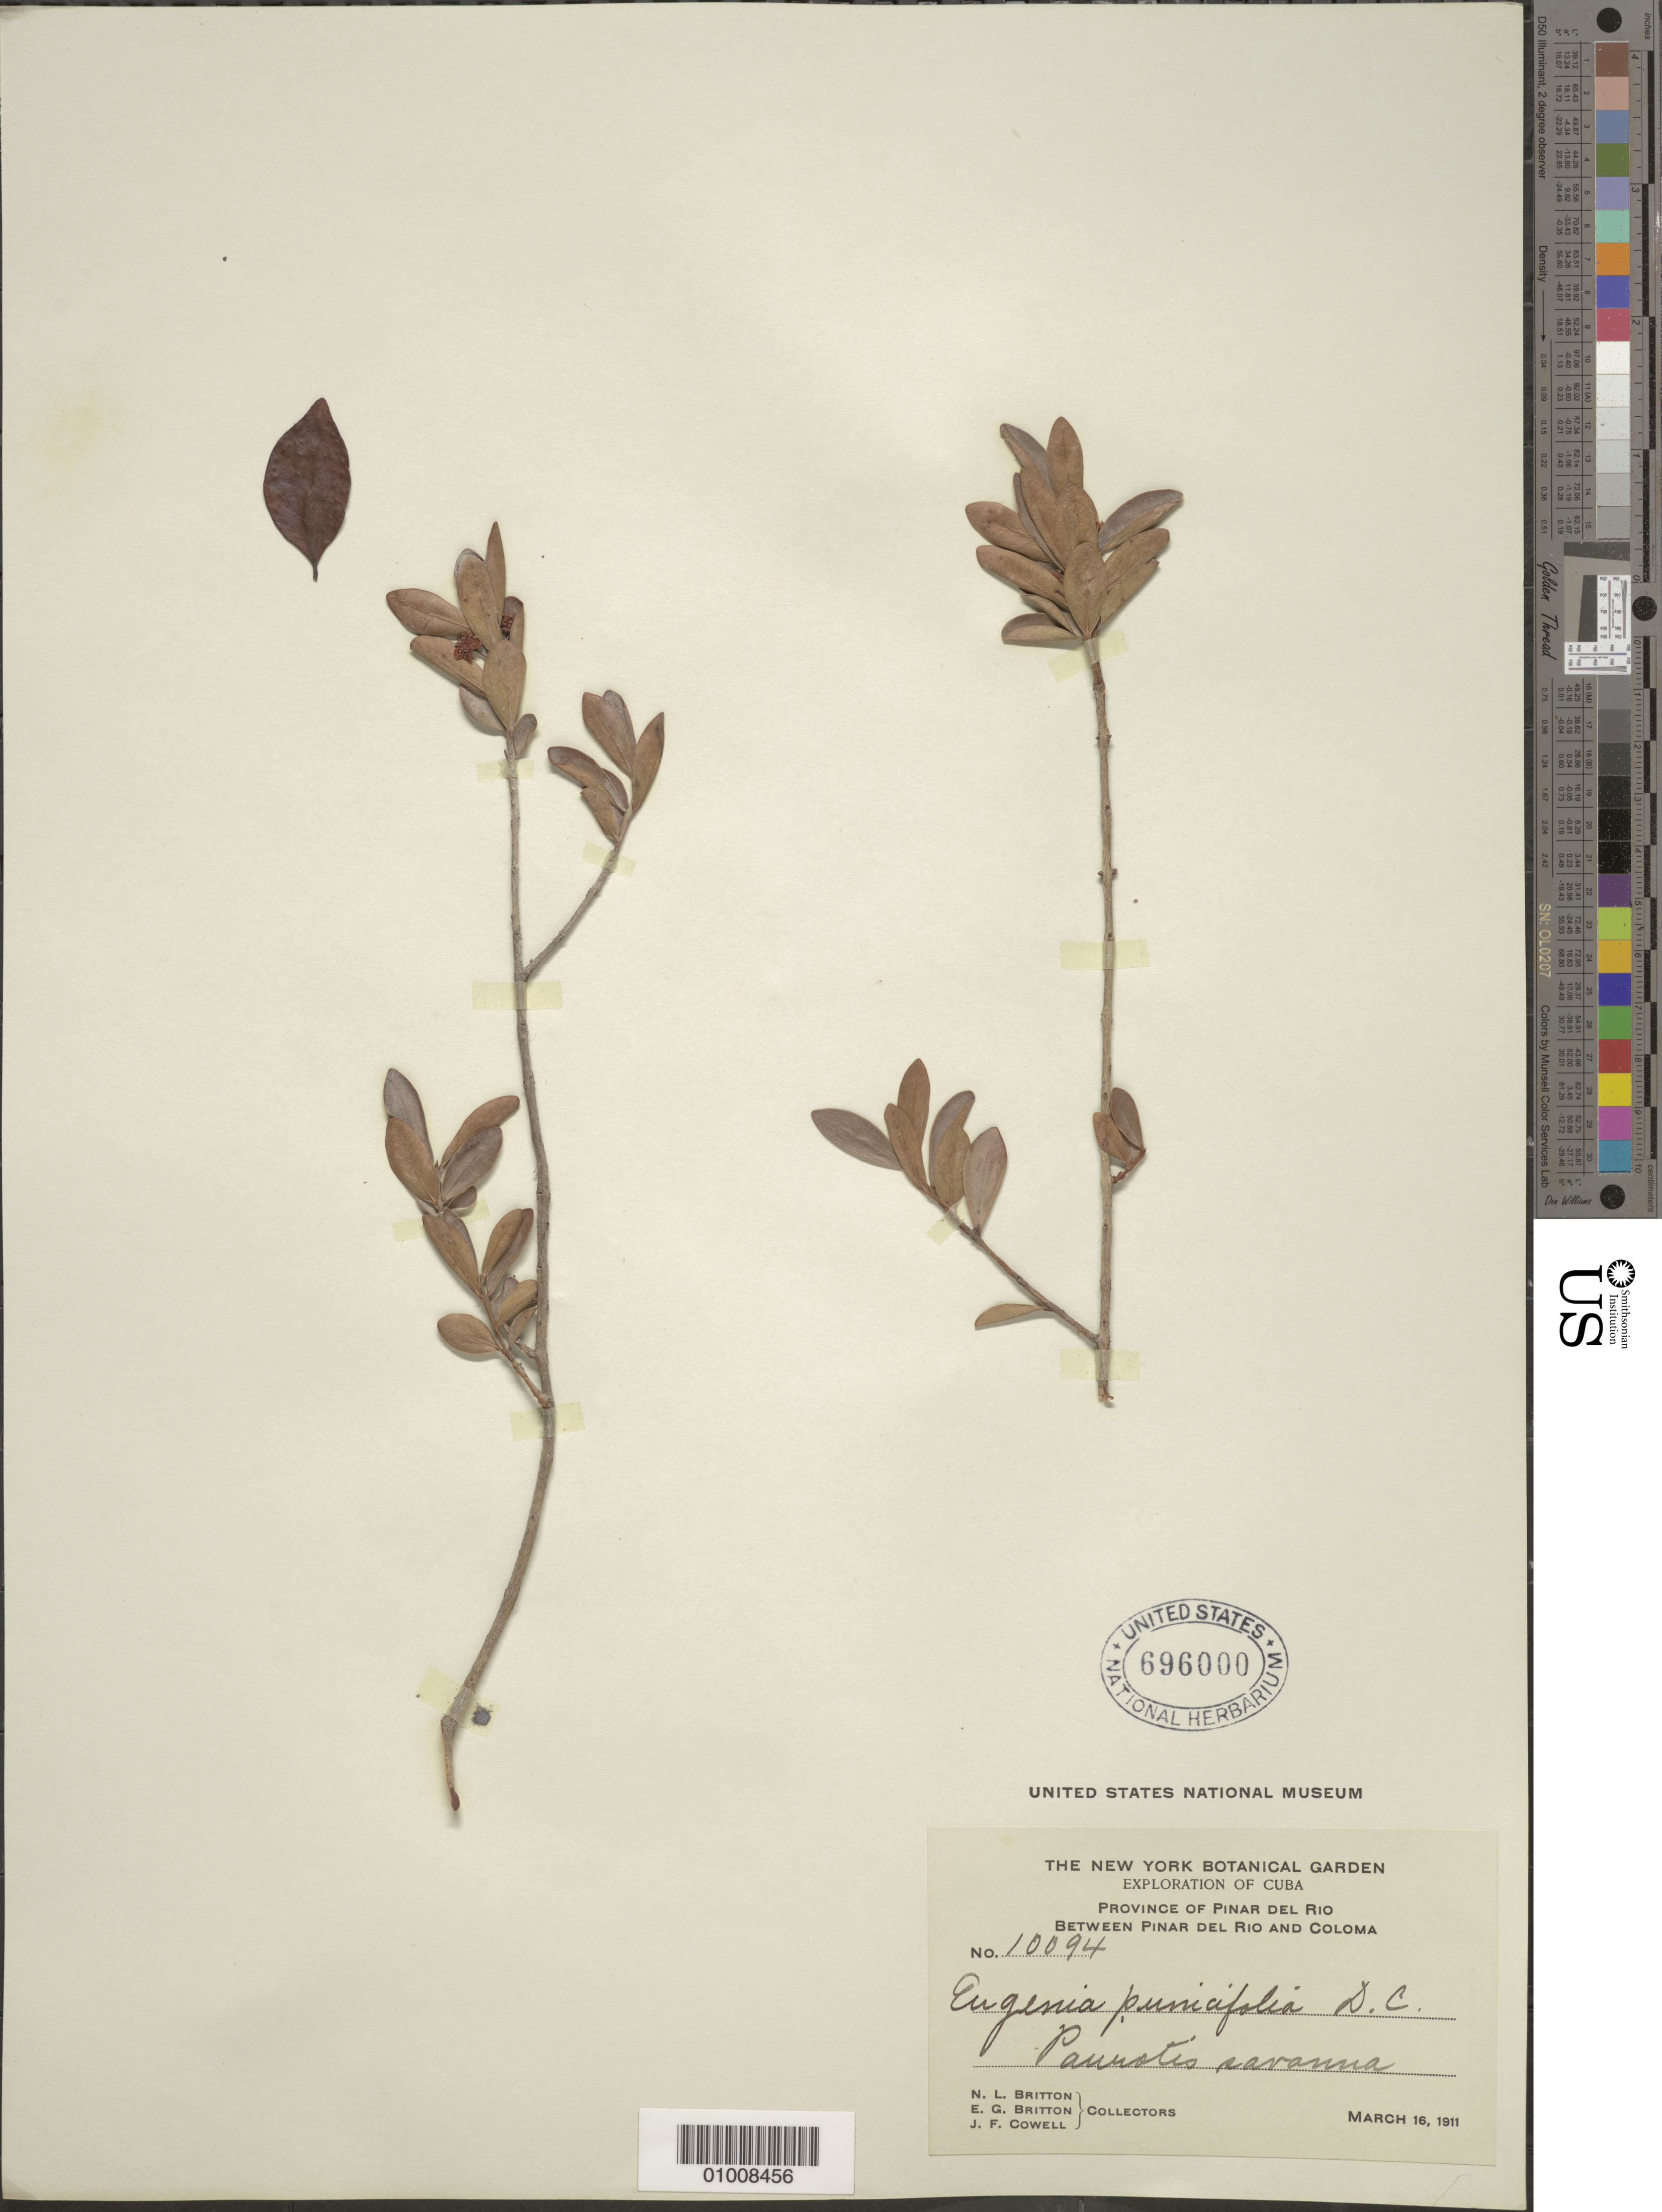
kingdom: Plantae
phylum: Tracheophyta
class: Magnoliopsida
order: Myrtales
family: Myrtaceae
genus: Eugenia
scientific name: Eugenia punicifolia var. brachypoda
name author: (DC.) Krug & Urb.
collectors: N. Britton, E. G. Britton & J. F. Cowell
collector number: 10094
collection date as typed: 16 Mar 1911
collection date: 1911-03-16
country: Cuba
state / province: Pinar del Rio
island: Cuba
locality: Paurotis savanna Between Pinar Del Rio and Coloma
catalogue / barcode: US 696000